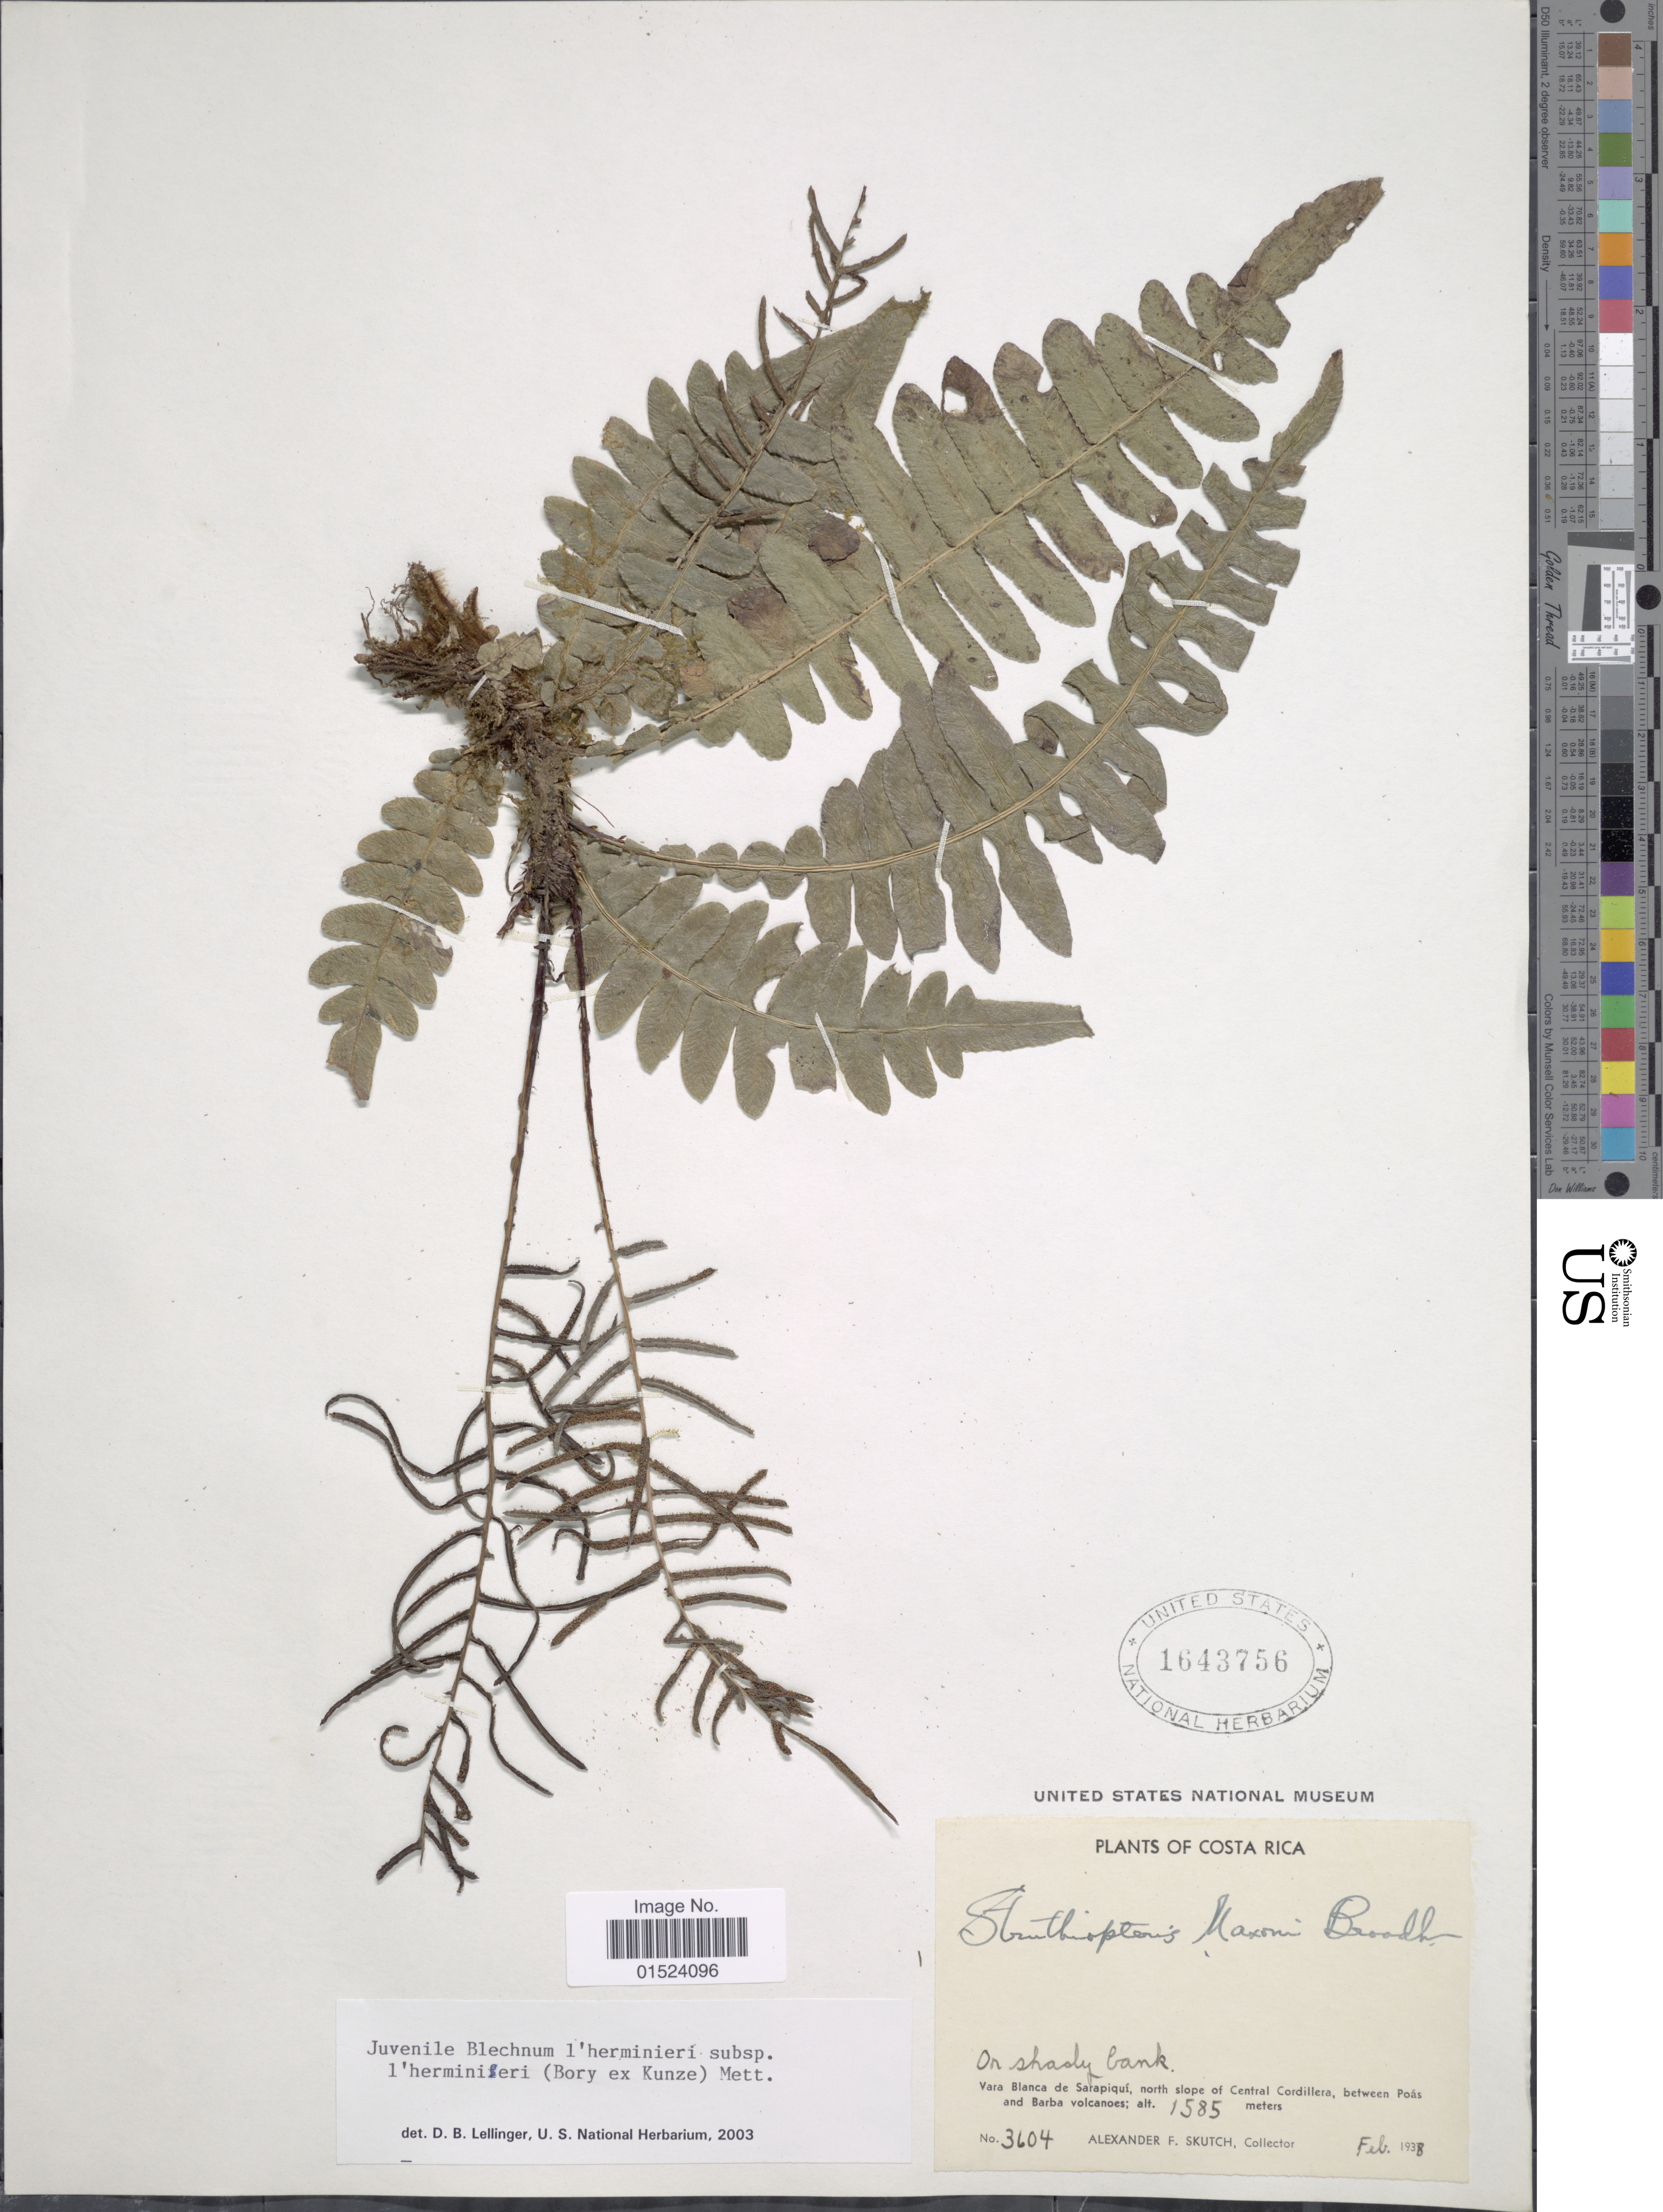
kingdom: Plantae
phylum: Tracheophyta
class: Polypodiopsida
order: Polypodiales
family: Blechnaceae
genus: Blechnum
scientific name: Blechnum l'herminieri subsp. lehmannii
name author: (Hieron.) Lellinger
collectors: A. F. Skutch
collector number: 3604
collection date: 1938-02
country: Costa Rica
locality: Vara Blanca de Sarapiquí, north slope of Central Cordillera, between Poás and Barba volcanoes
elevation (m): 1585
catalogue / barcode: US 1643756